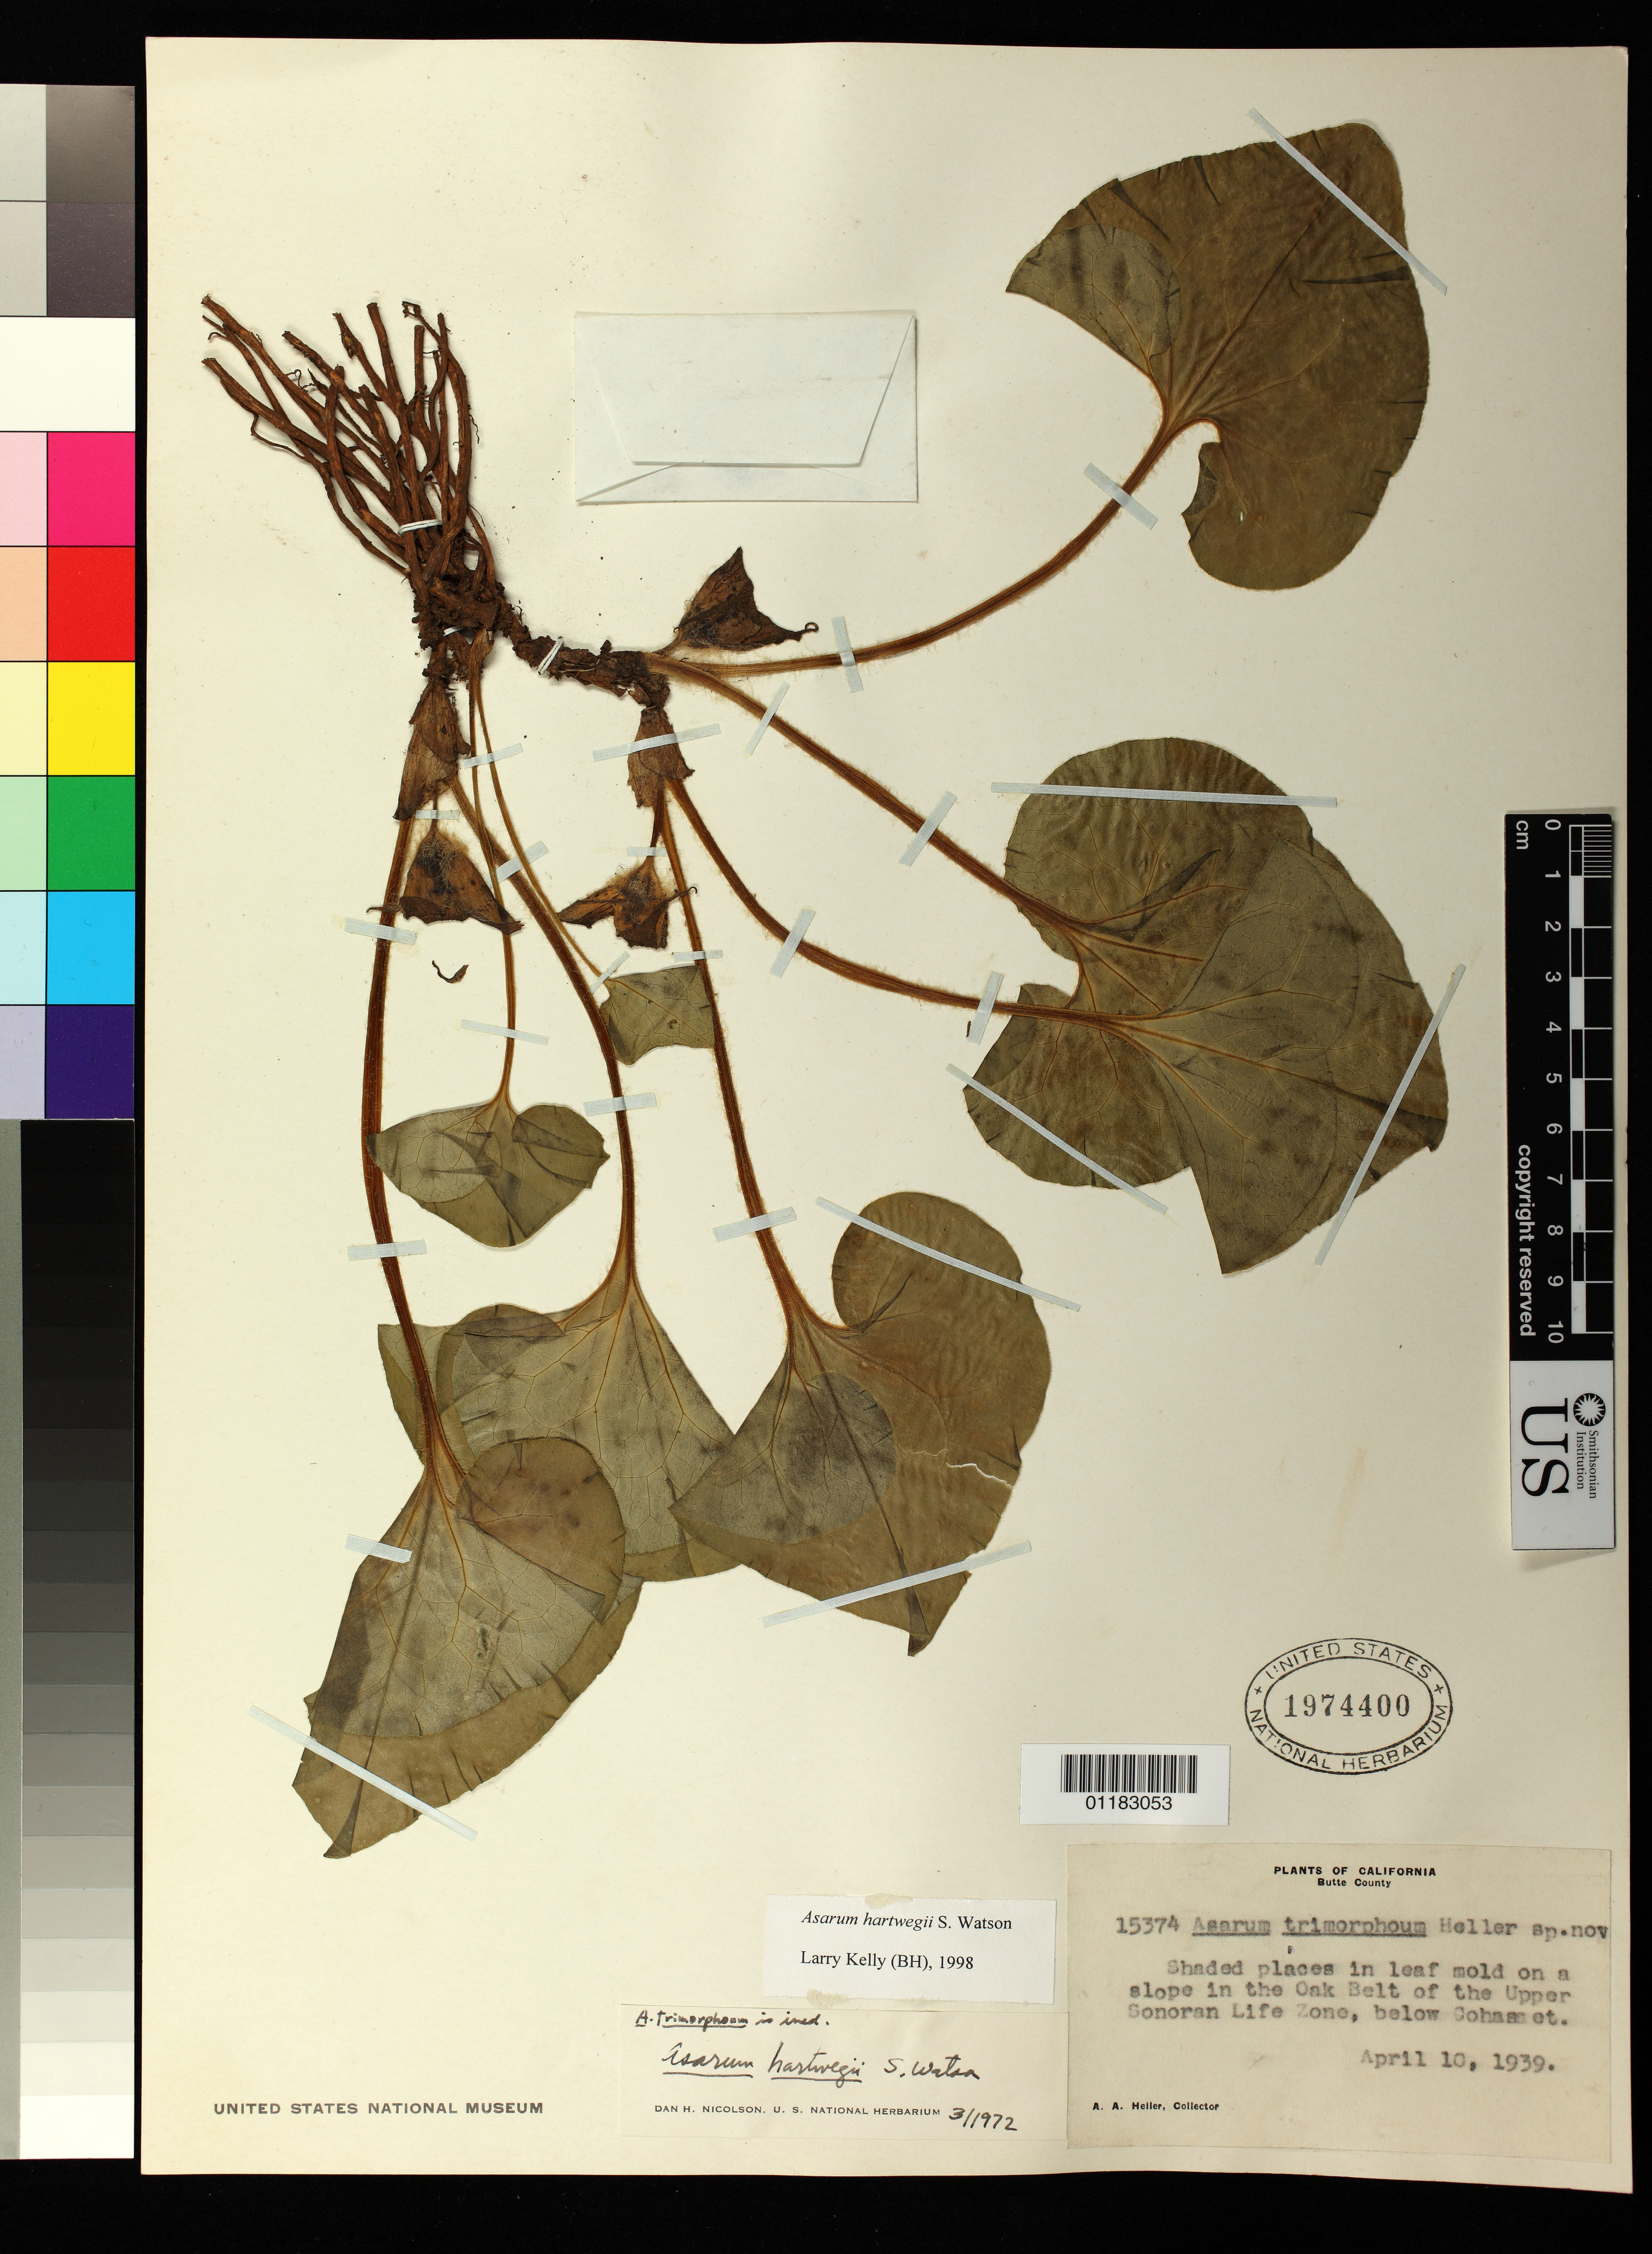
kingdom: Plantae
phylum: Tracheophyta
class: Magnoliopsida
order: Piperales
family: Aristolochiaceae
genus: Asarum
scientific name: Asarum hartwegii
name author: S. Watson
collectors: A. A. Heller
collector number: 15374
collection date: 1939-04-10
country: United States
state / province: California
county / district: Butte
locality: Butte County, on a slope in the Oak Belt of the Upper Sonoran Life Zone, below Cohasset.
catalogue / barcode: US 1974400